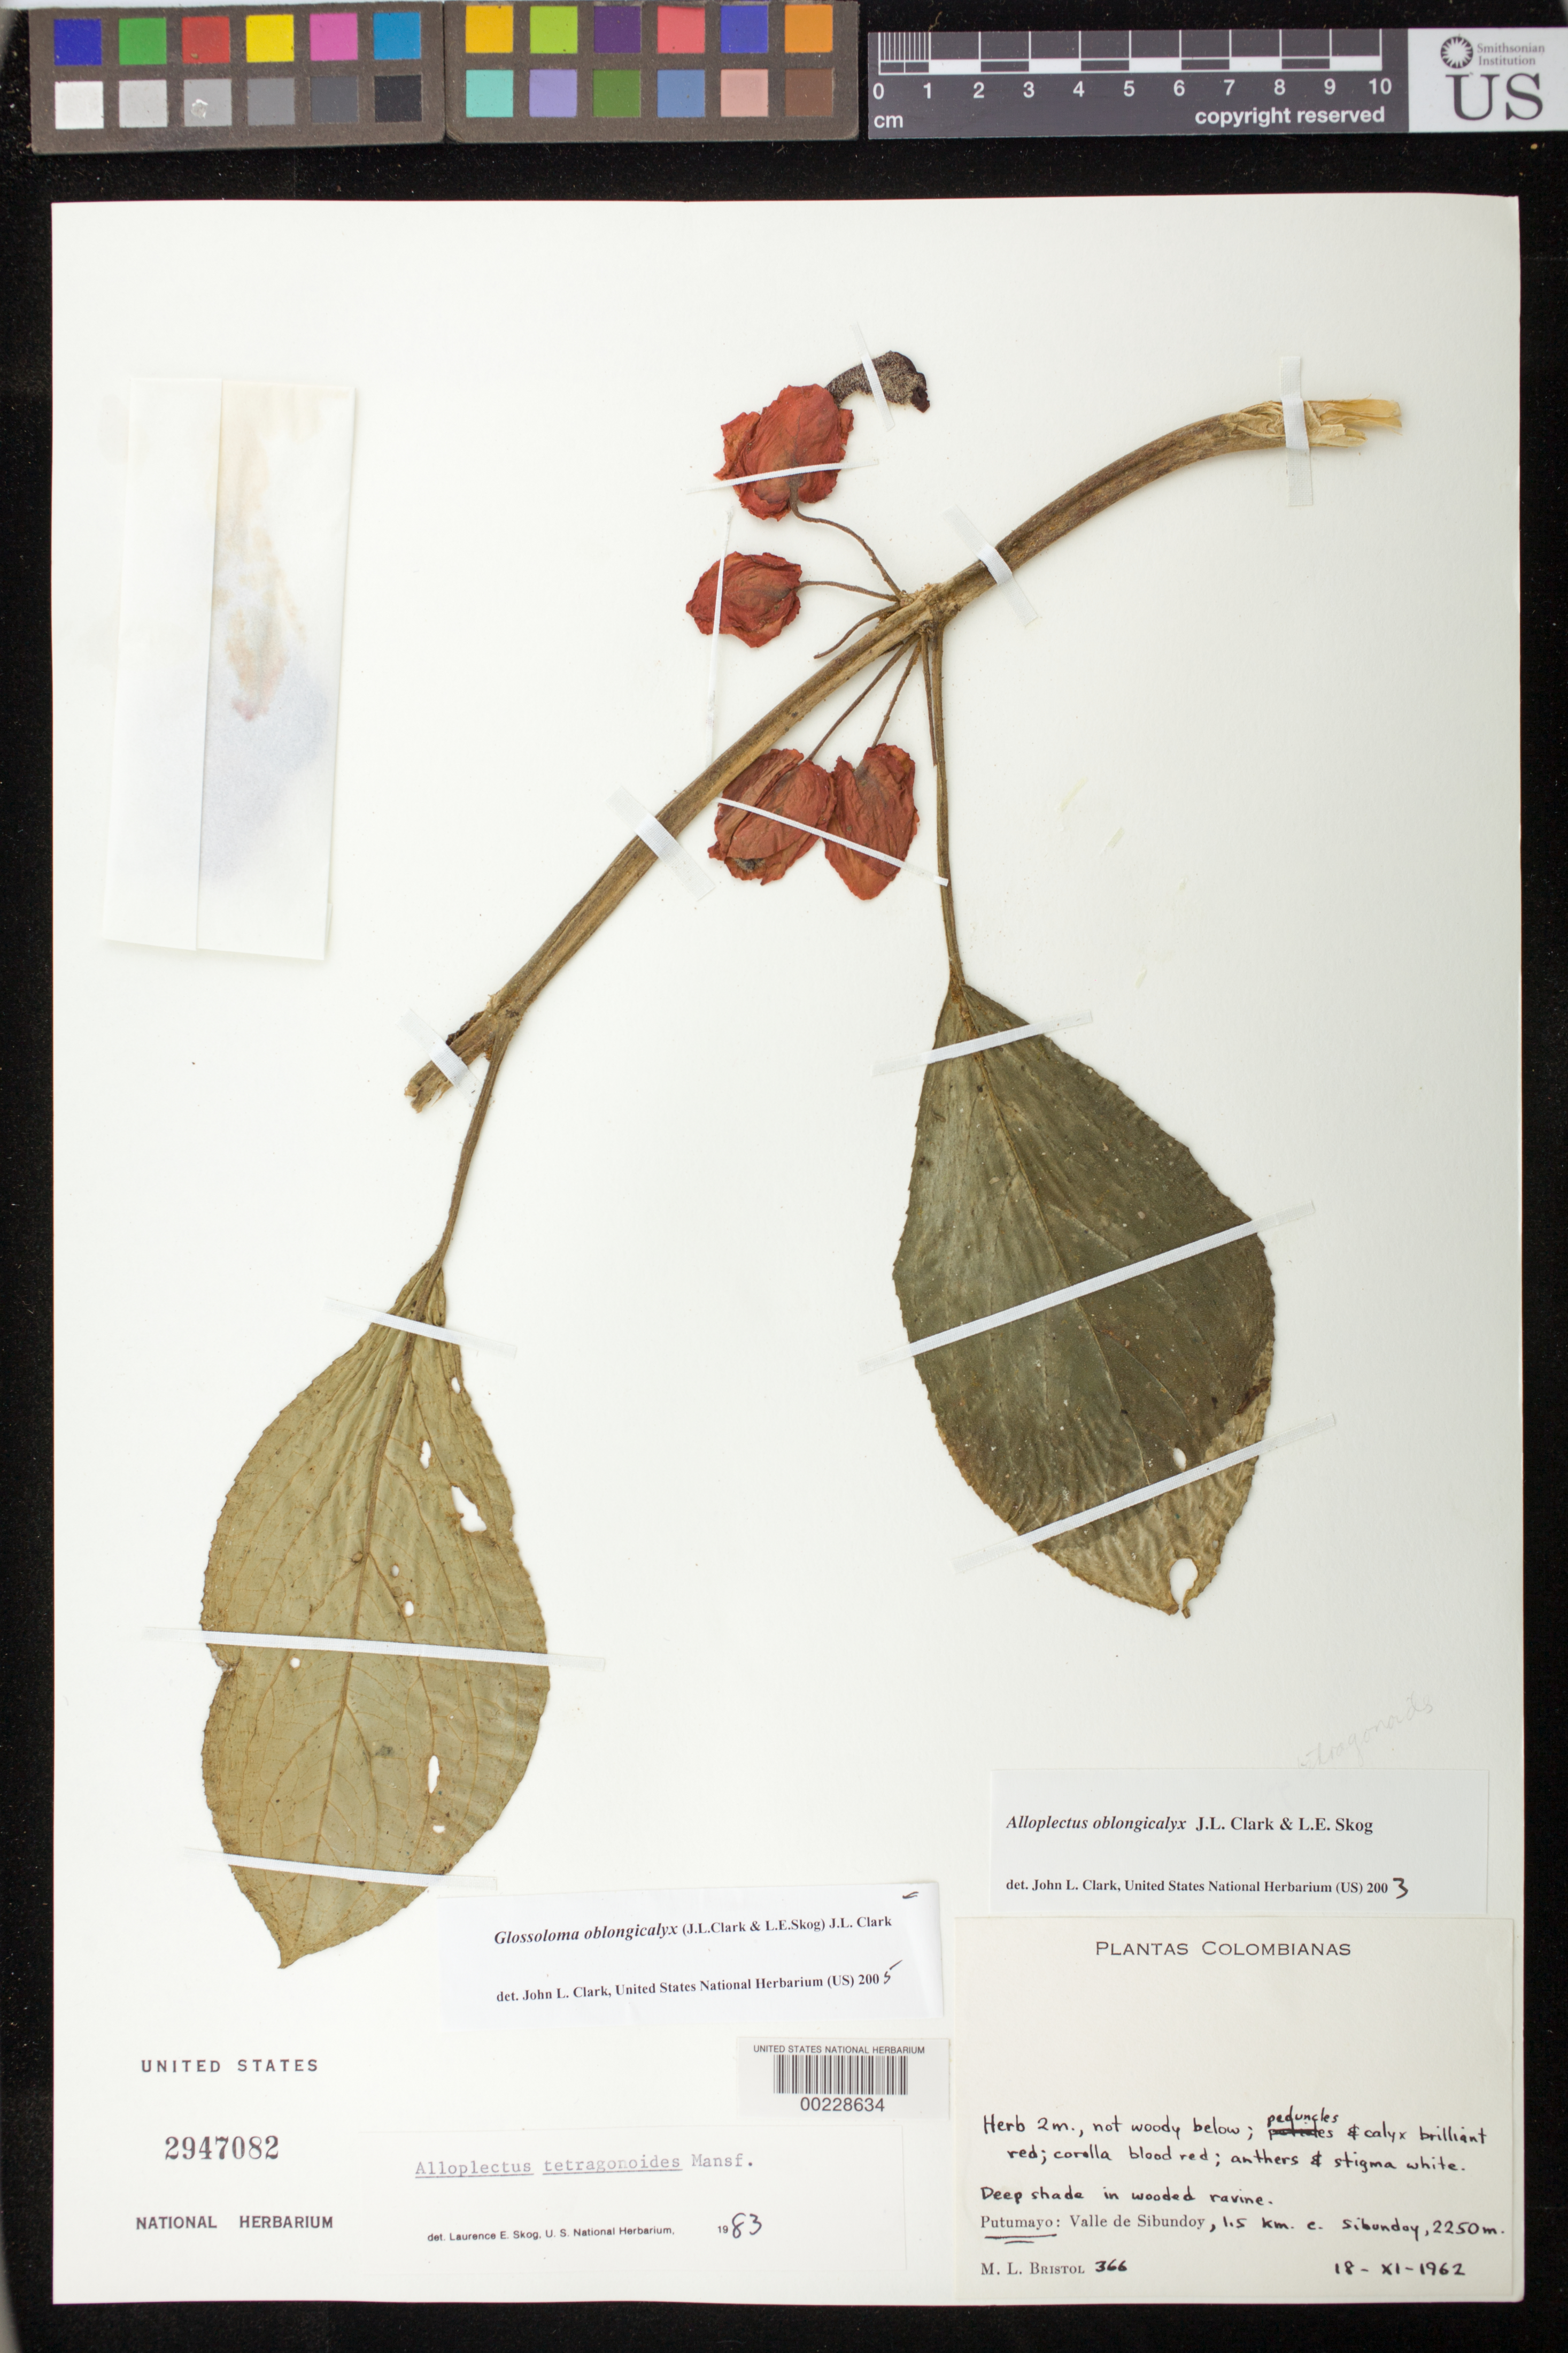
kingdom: Plantae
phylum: Tracheophyta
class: Magnoliopsida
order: Lamiales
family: Gesneriaceae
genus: Glossoloma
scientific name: Glossoloma oblongicalyx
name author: (J.L. Clark & L.E. Skog) J.L. Clark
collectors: M. L. Bristol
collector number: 366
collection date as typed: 18 Nov 1962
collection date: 1962-11-18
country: Colombia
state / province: Putumayo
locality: Valle de Sibundoy, 1.5 km E Sibundoy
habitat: Deep shade in wooded ravine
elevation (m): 2250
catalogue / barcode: US 2947082